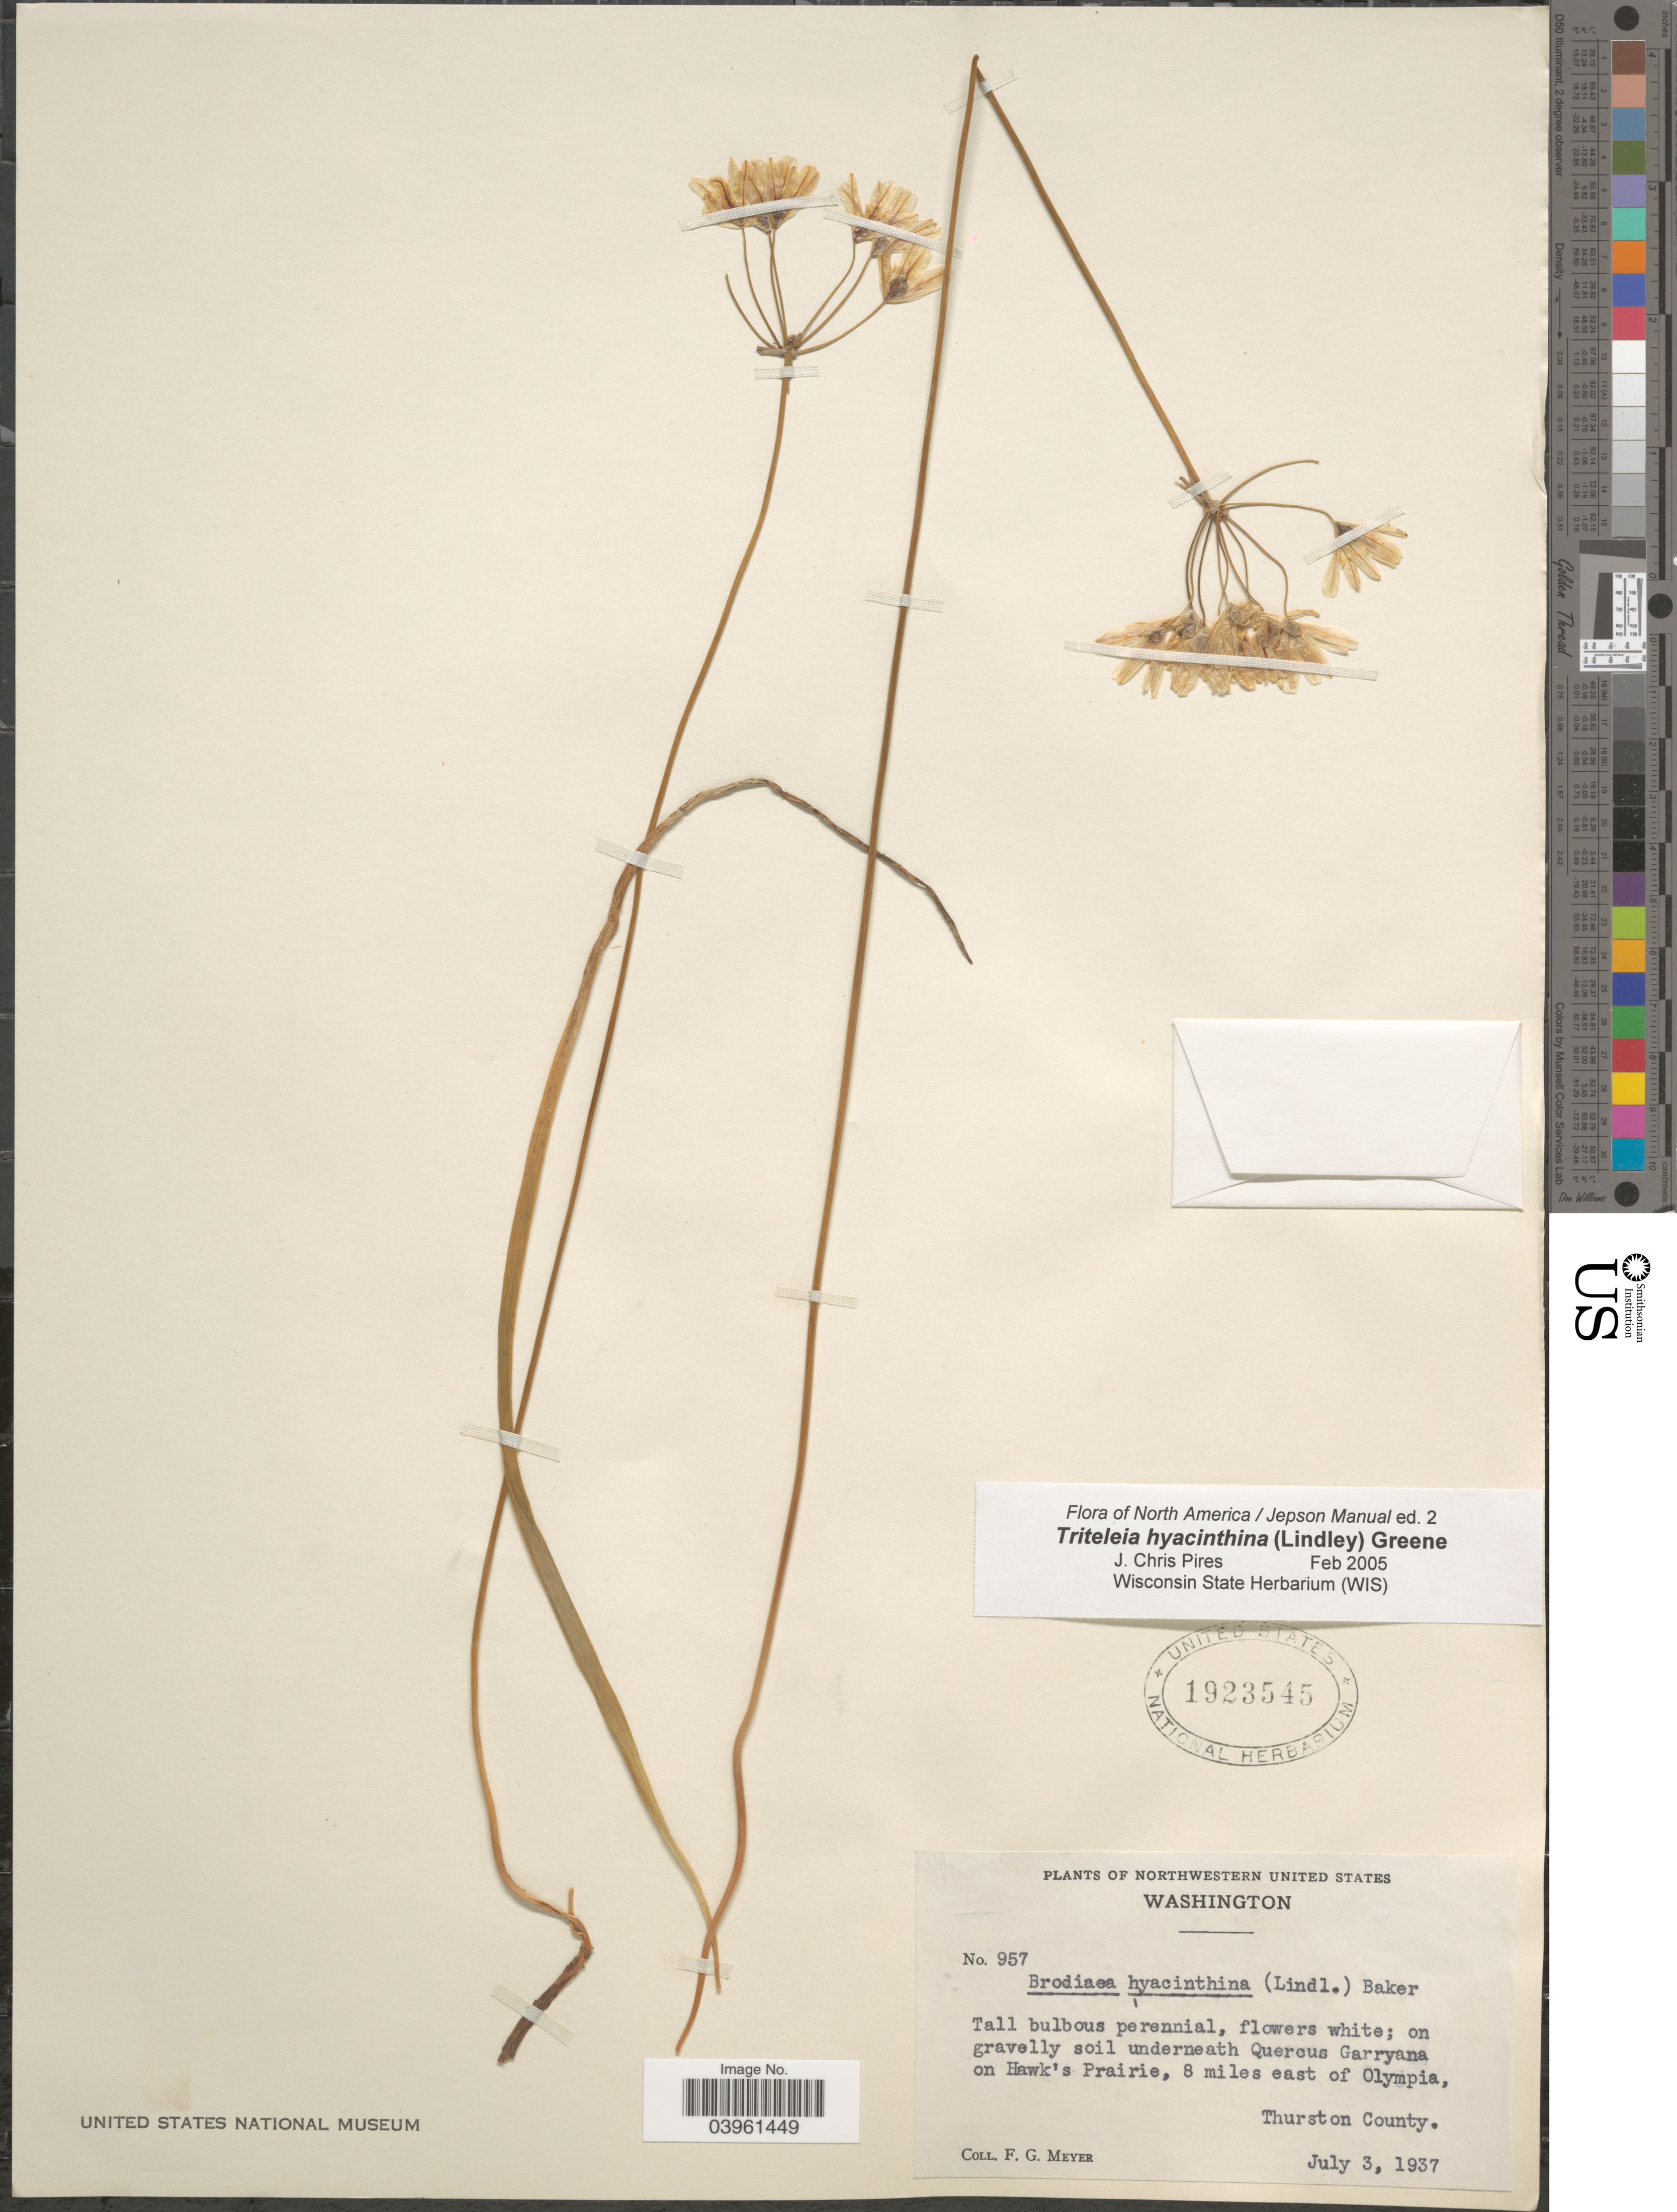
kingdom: Plantae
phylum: Tracheophyta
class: Liliopsida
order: Asparagales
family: Asparagaceae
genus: Triteleia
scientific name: Triteleia hyacinthina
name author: (Lindl.) Greene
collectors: F. G. Meyer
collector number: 957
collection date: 1937-07-03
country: United States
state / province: Washington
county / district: Thurston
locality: Northwestern United States. On Hawk's Prairie, 8 miles east of Olympia, Thurston County.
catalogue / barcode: US 1923545